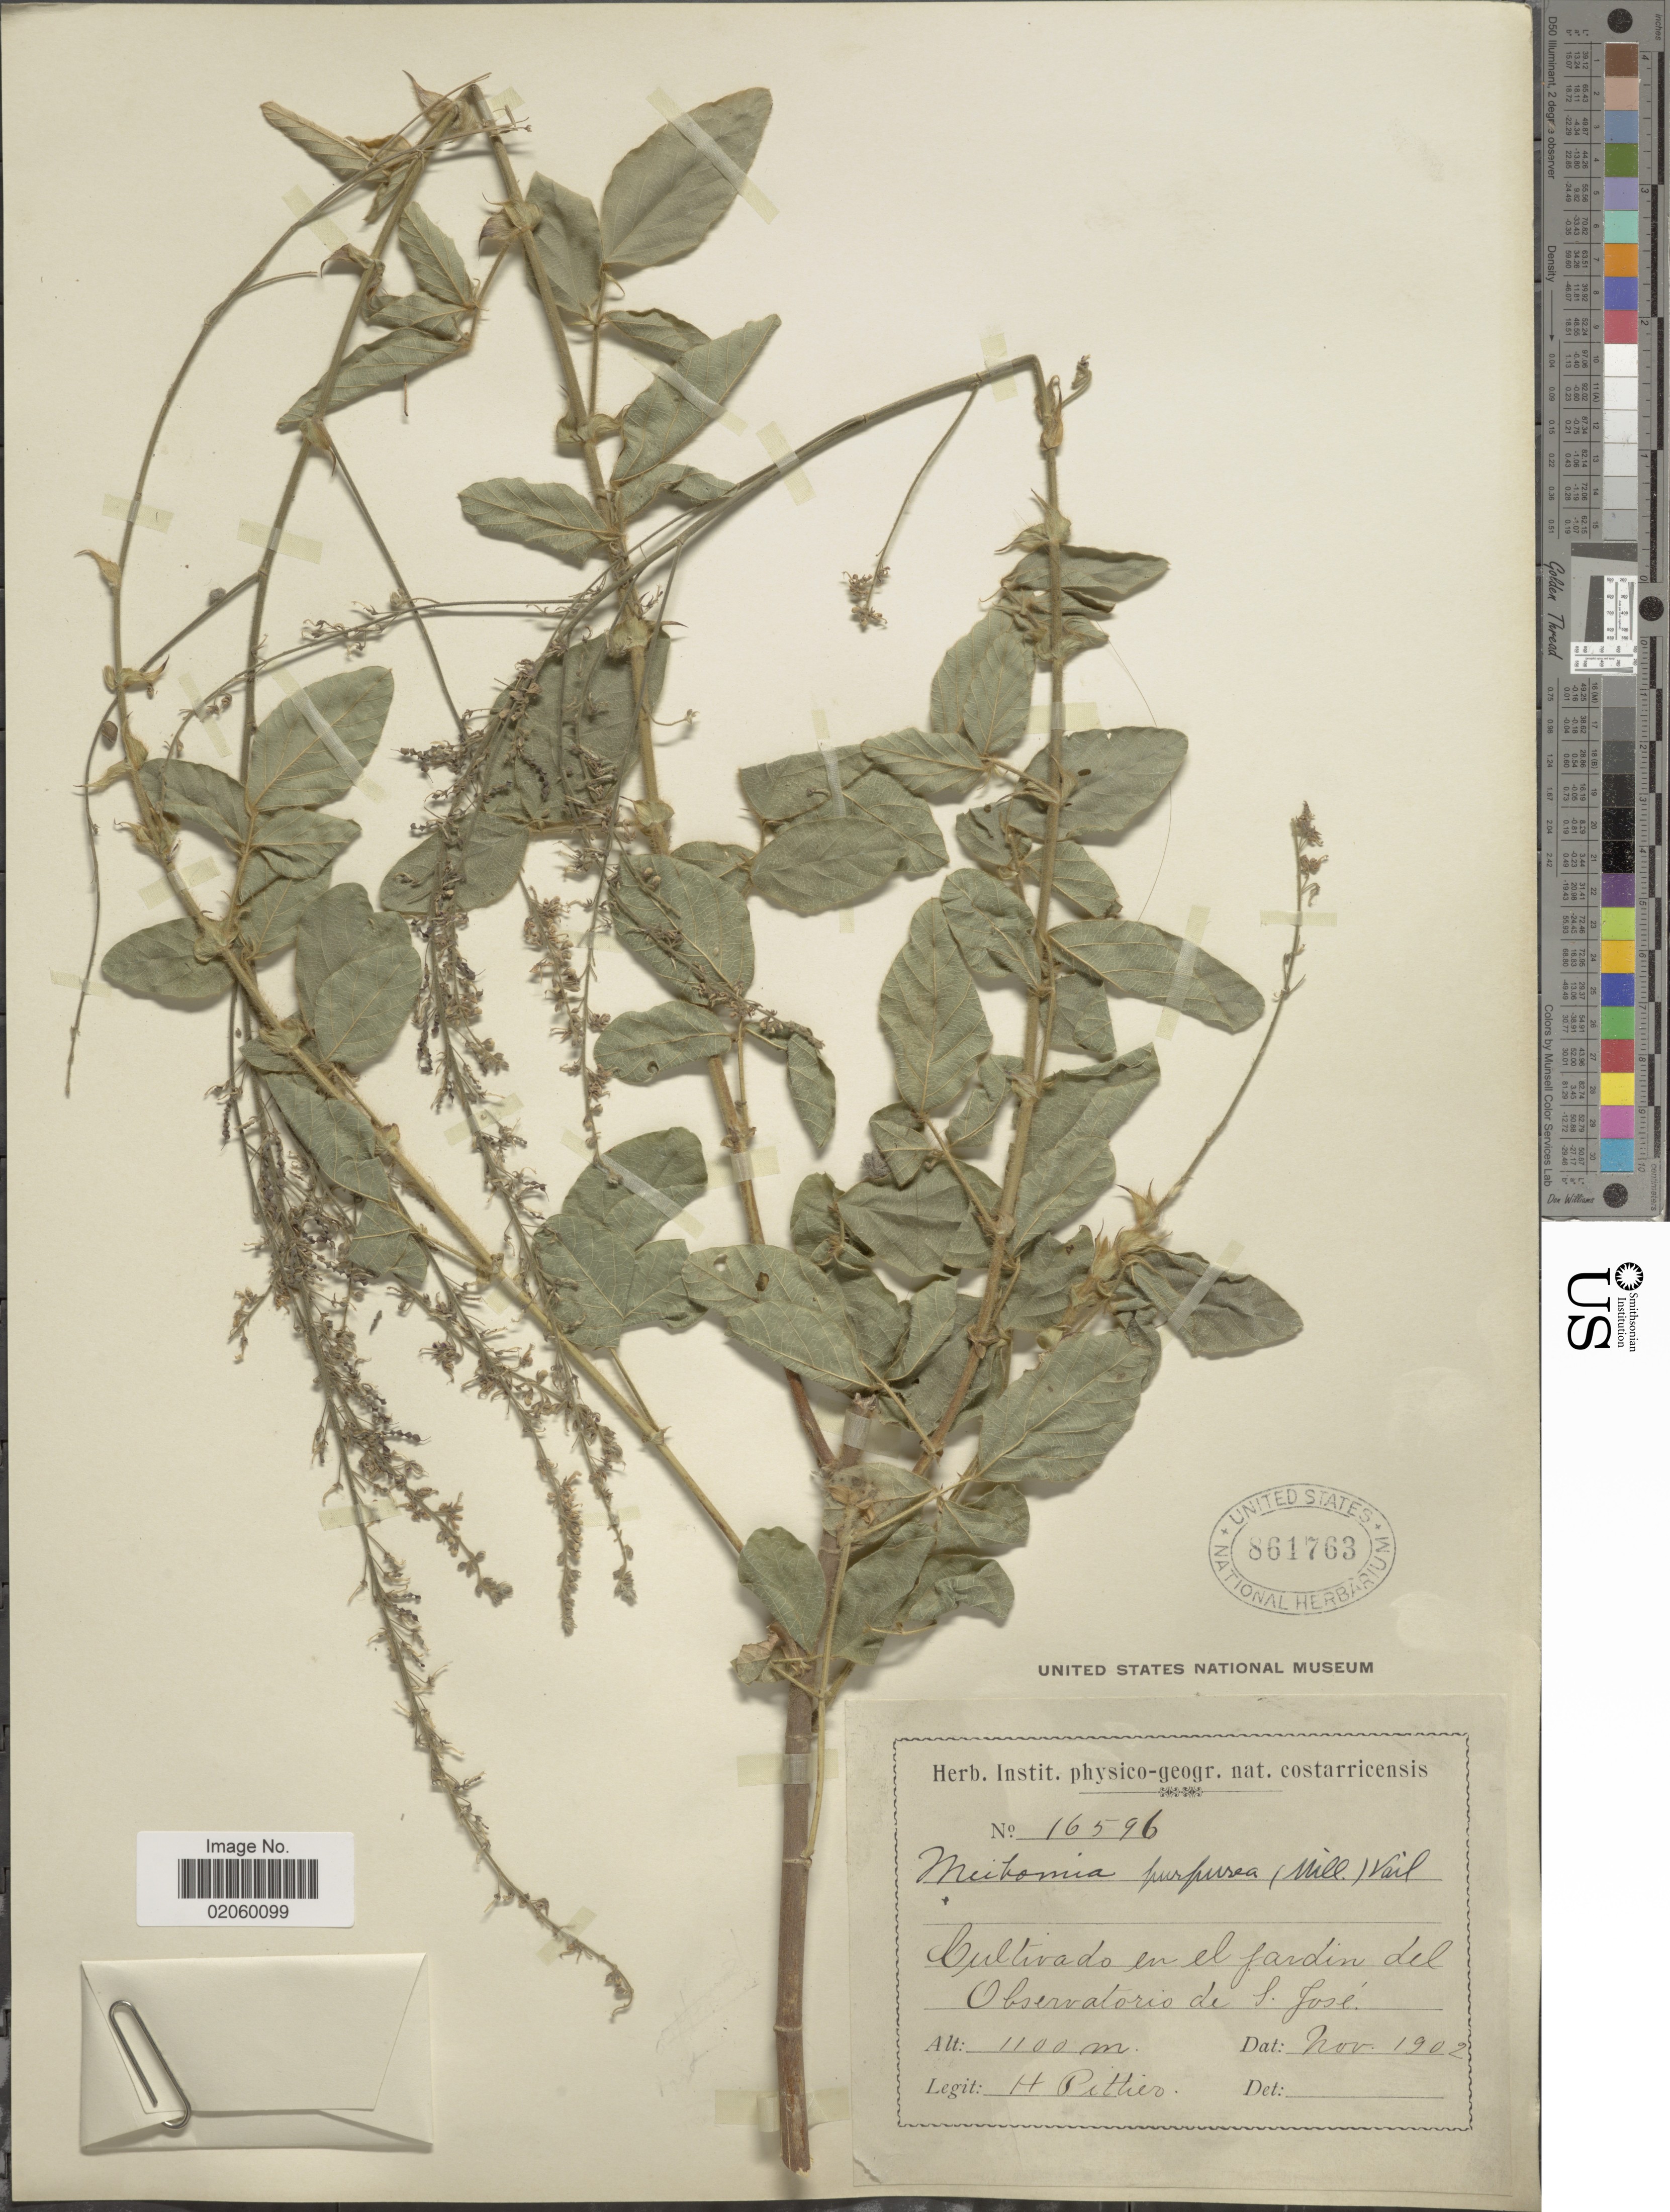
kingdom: Plantae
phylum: Tracheophyta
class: Magnoliopsida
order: Fabales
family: Fabaceae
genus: Desmodium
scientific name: Desmodium tortuosum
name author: (Sw.) DC.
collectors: H. F. Pittier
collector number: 16596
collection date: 1902-11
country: Costa Rica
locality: Cultivado en el jardin del observatorio de San Jose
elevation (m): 1100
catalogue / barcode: US 861763